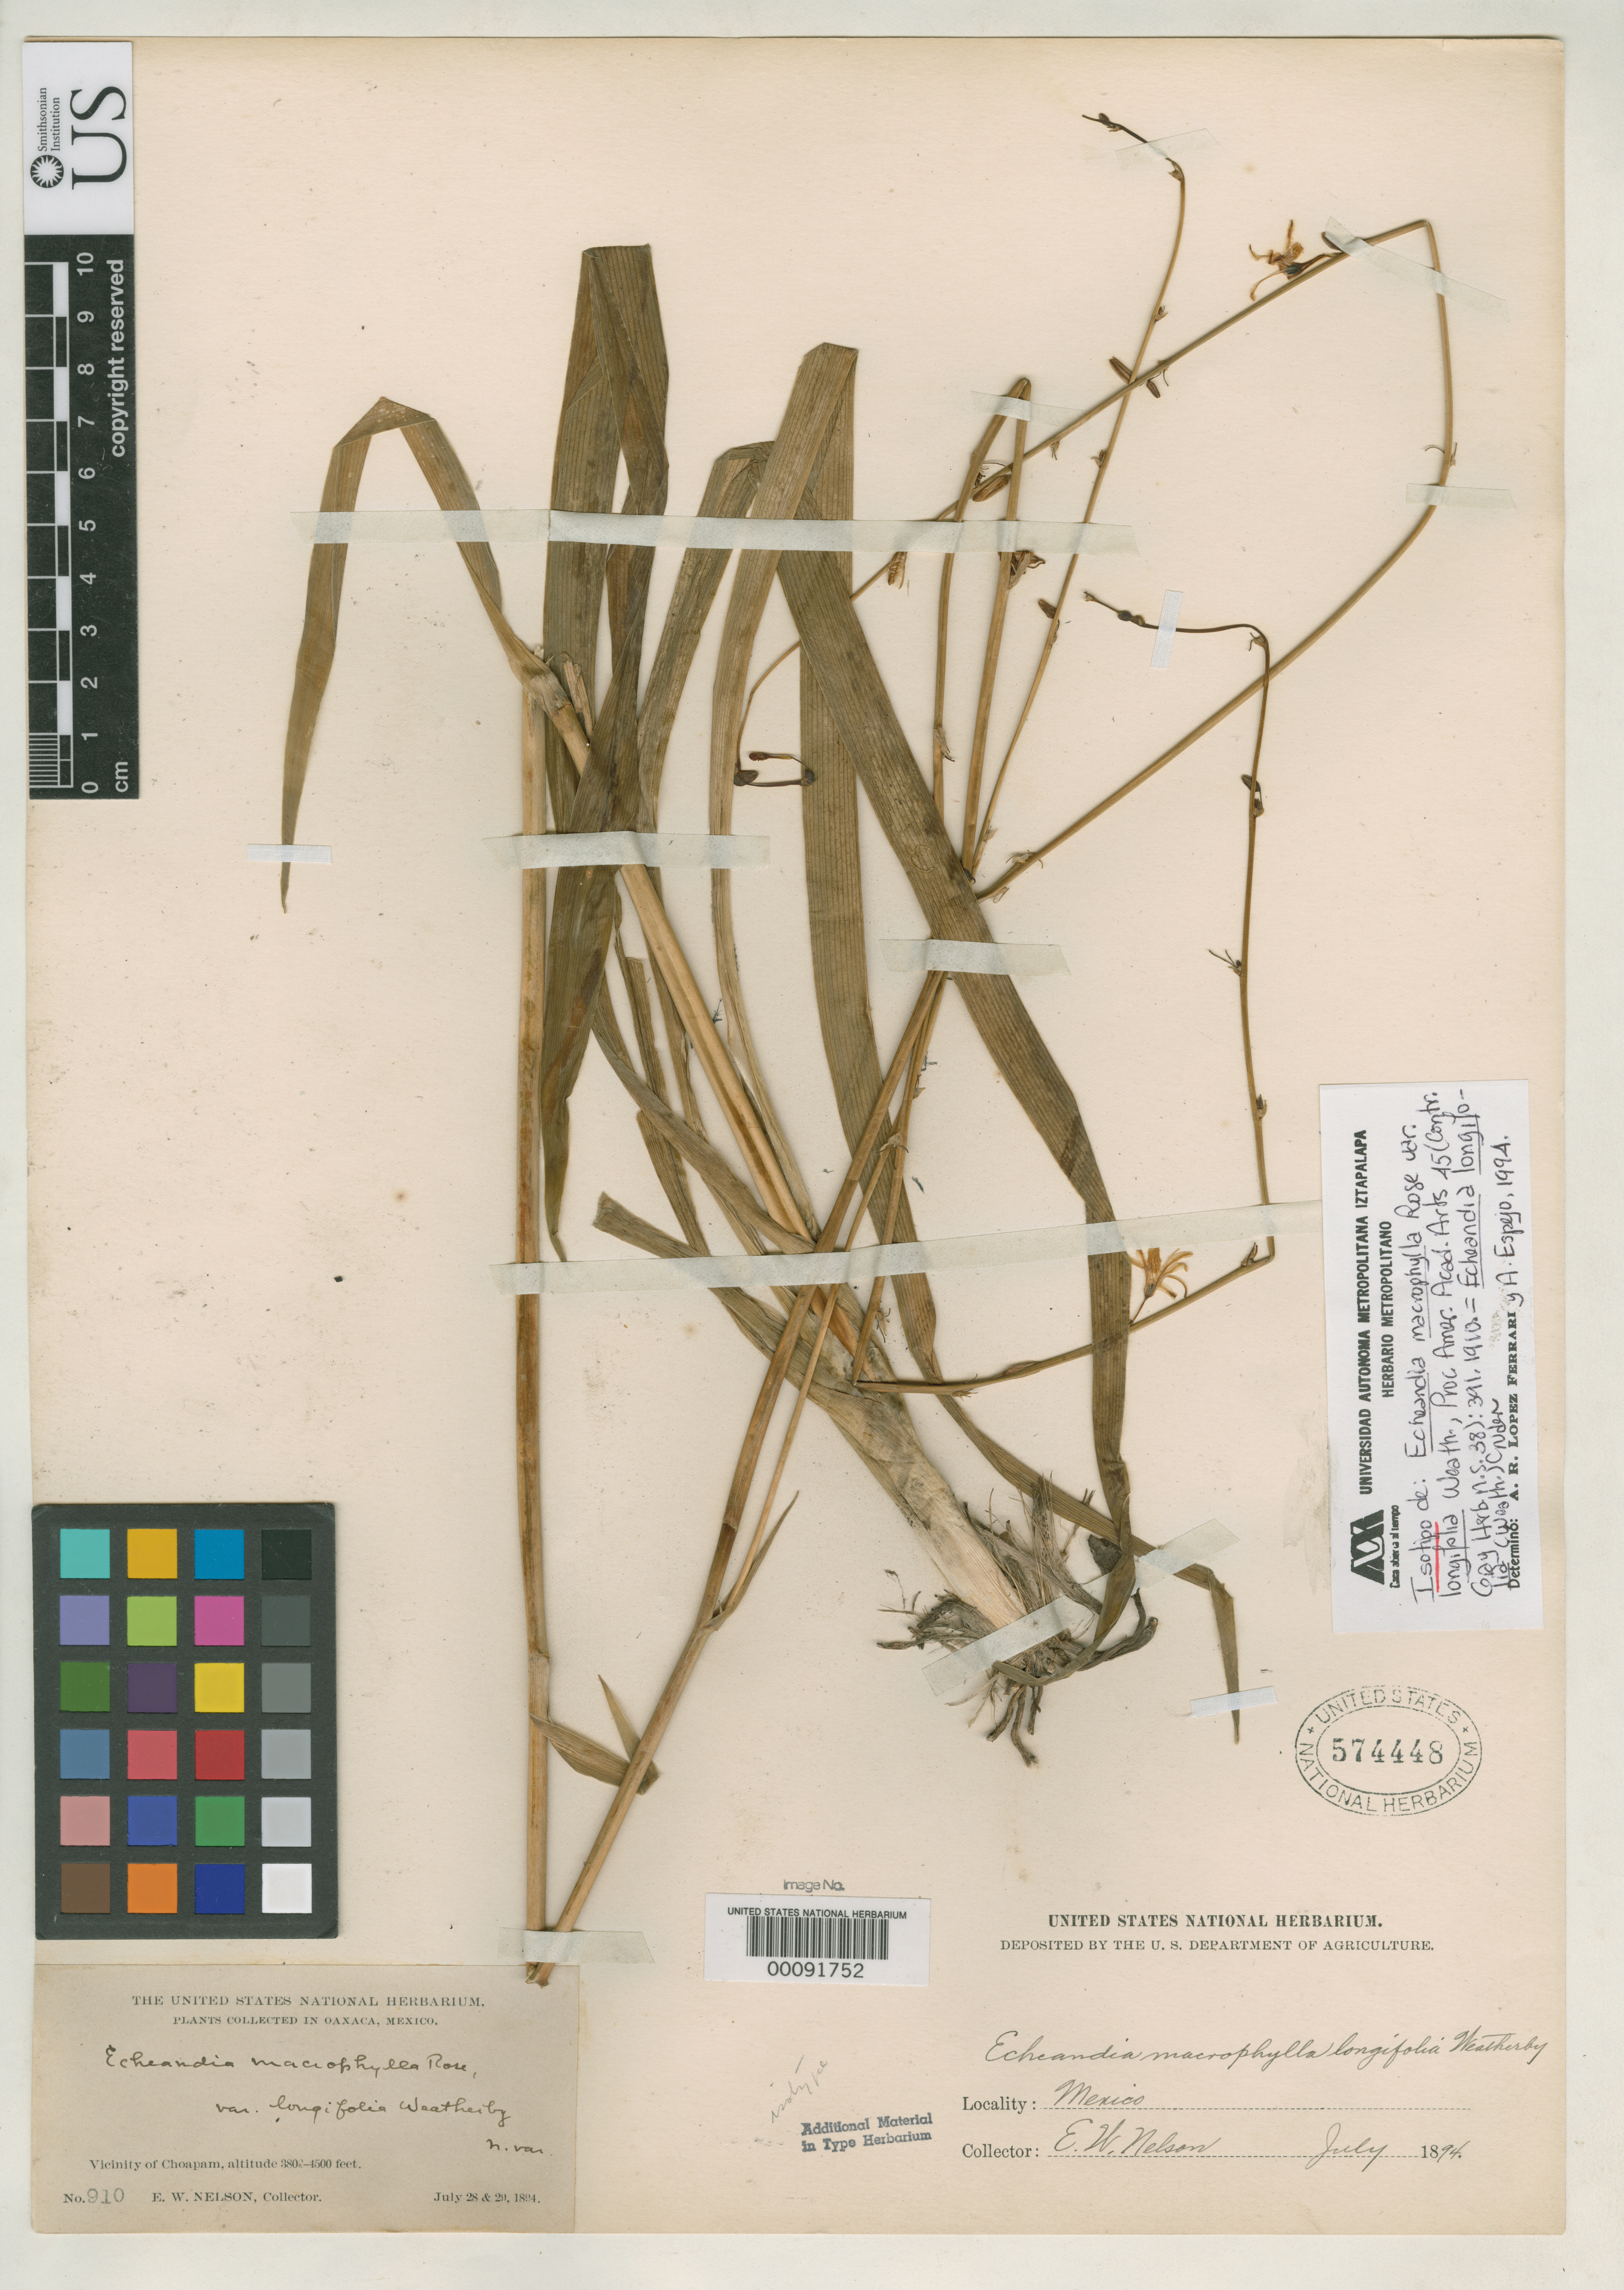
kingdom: Plantae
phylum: Tracheophyta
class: Liliopsida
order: Asparagales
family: Asparagaceae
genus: Echeandia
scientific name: Echeandia macrophylla var. longifolia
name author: Weath.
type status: Type Collection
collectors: E. W. Nelson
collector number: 910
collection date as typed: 28 Jul 1894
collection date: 1894-07-28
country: Mexico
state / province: Oaxaca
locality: Vicinity of Choapam.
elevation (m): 116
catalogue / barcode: US 574448